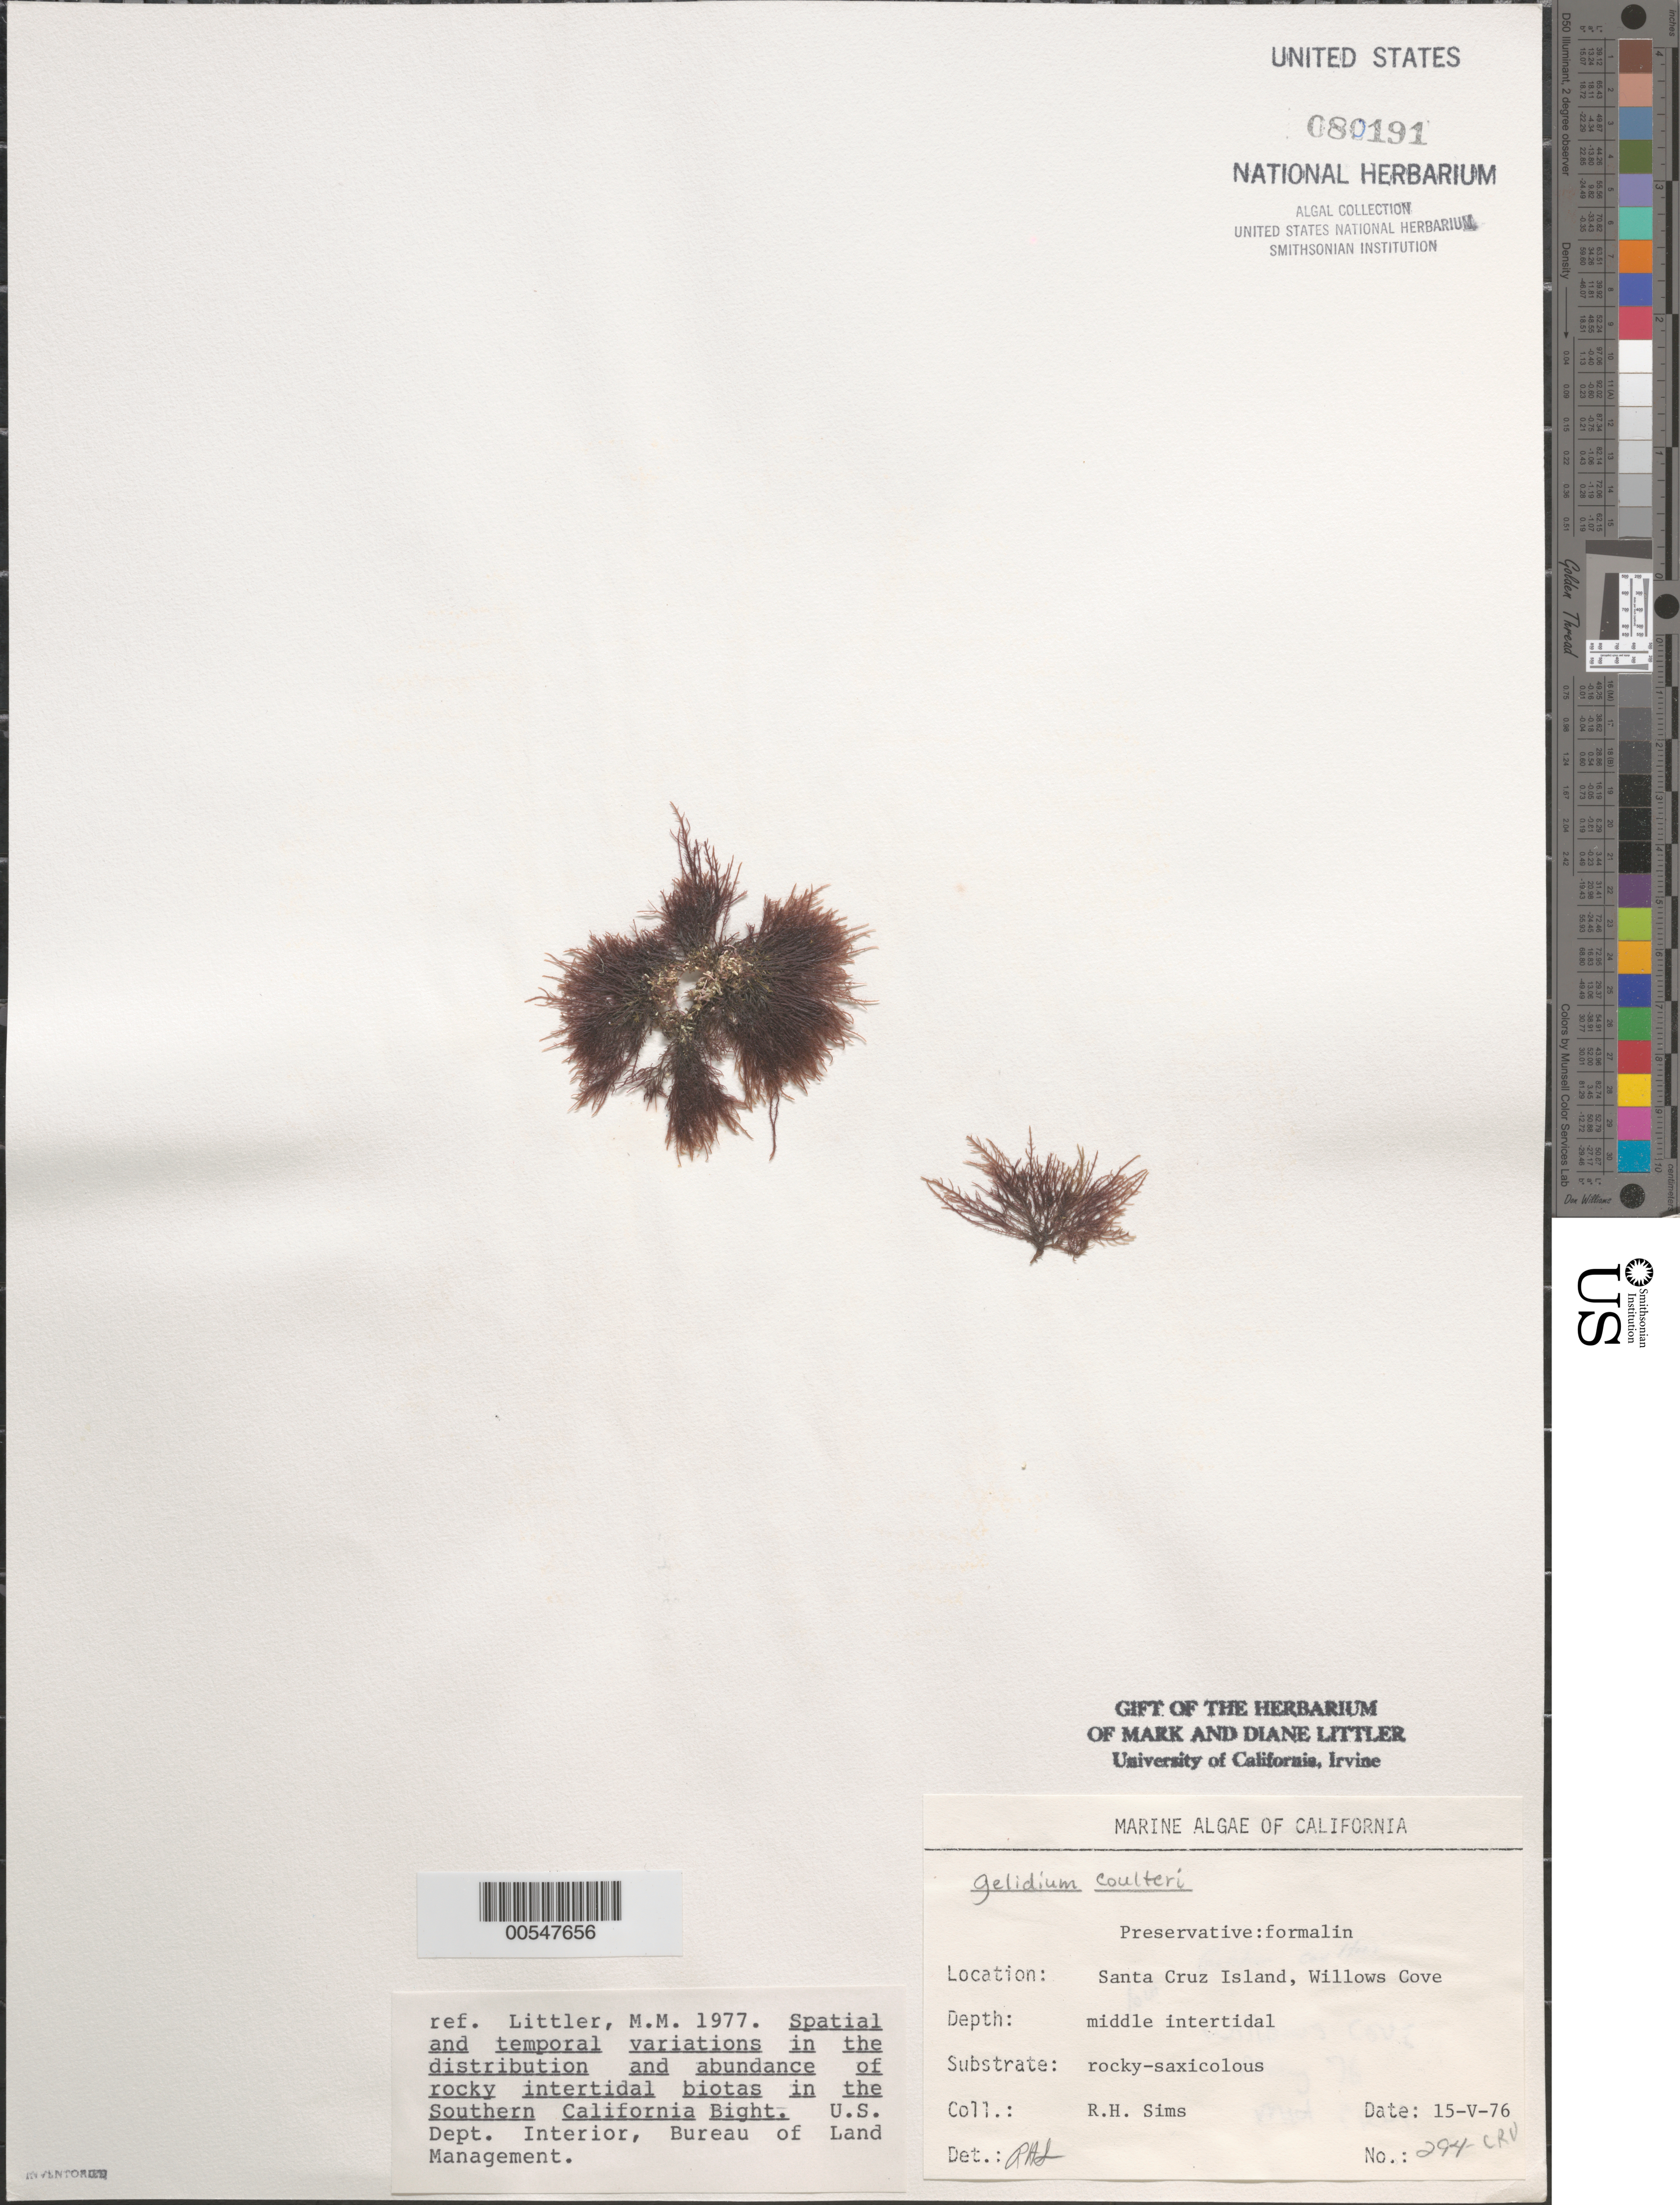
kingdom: Plantae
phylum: Rhodophyta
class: Florideophyceae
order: Gelidiales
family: Gelidiaceae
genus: Gelidium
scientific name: Gelidium coulteri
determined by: Sims, Robert H.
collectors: R. H. Sims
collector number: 294-cru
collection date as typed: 15 May 1976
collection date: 1976-05-15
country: United States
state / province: California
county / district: Santa Barbara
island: Santa Cruz Island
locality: Willows Anchorage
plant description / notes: BLM-SOCALBIGHT Rocky Intertidal Survey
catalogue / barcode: US 80191